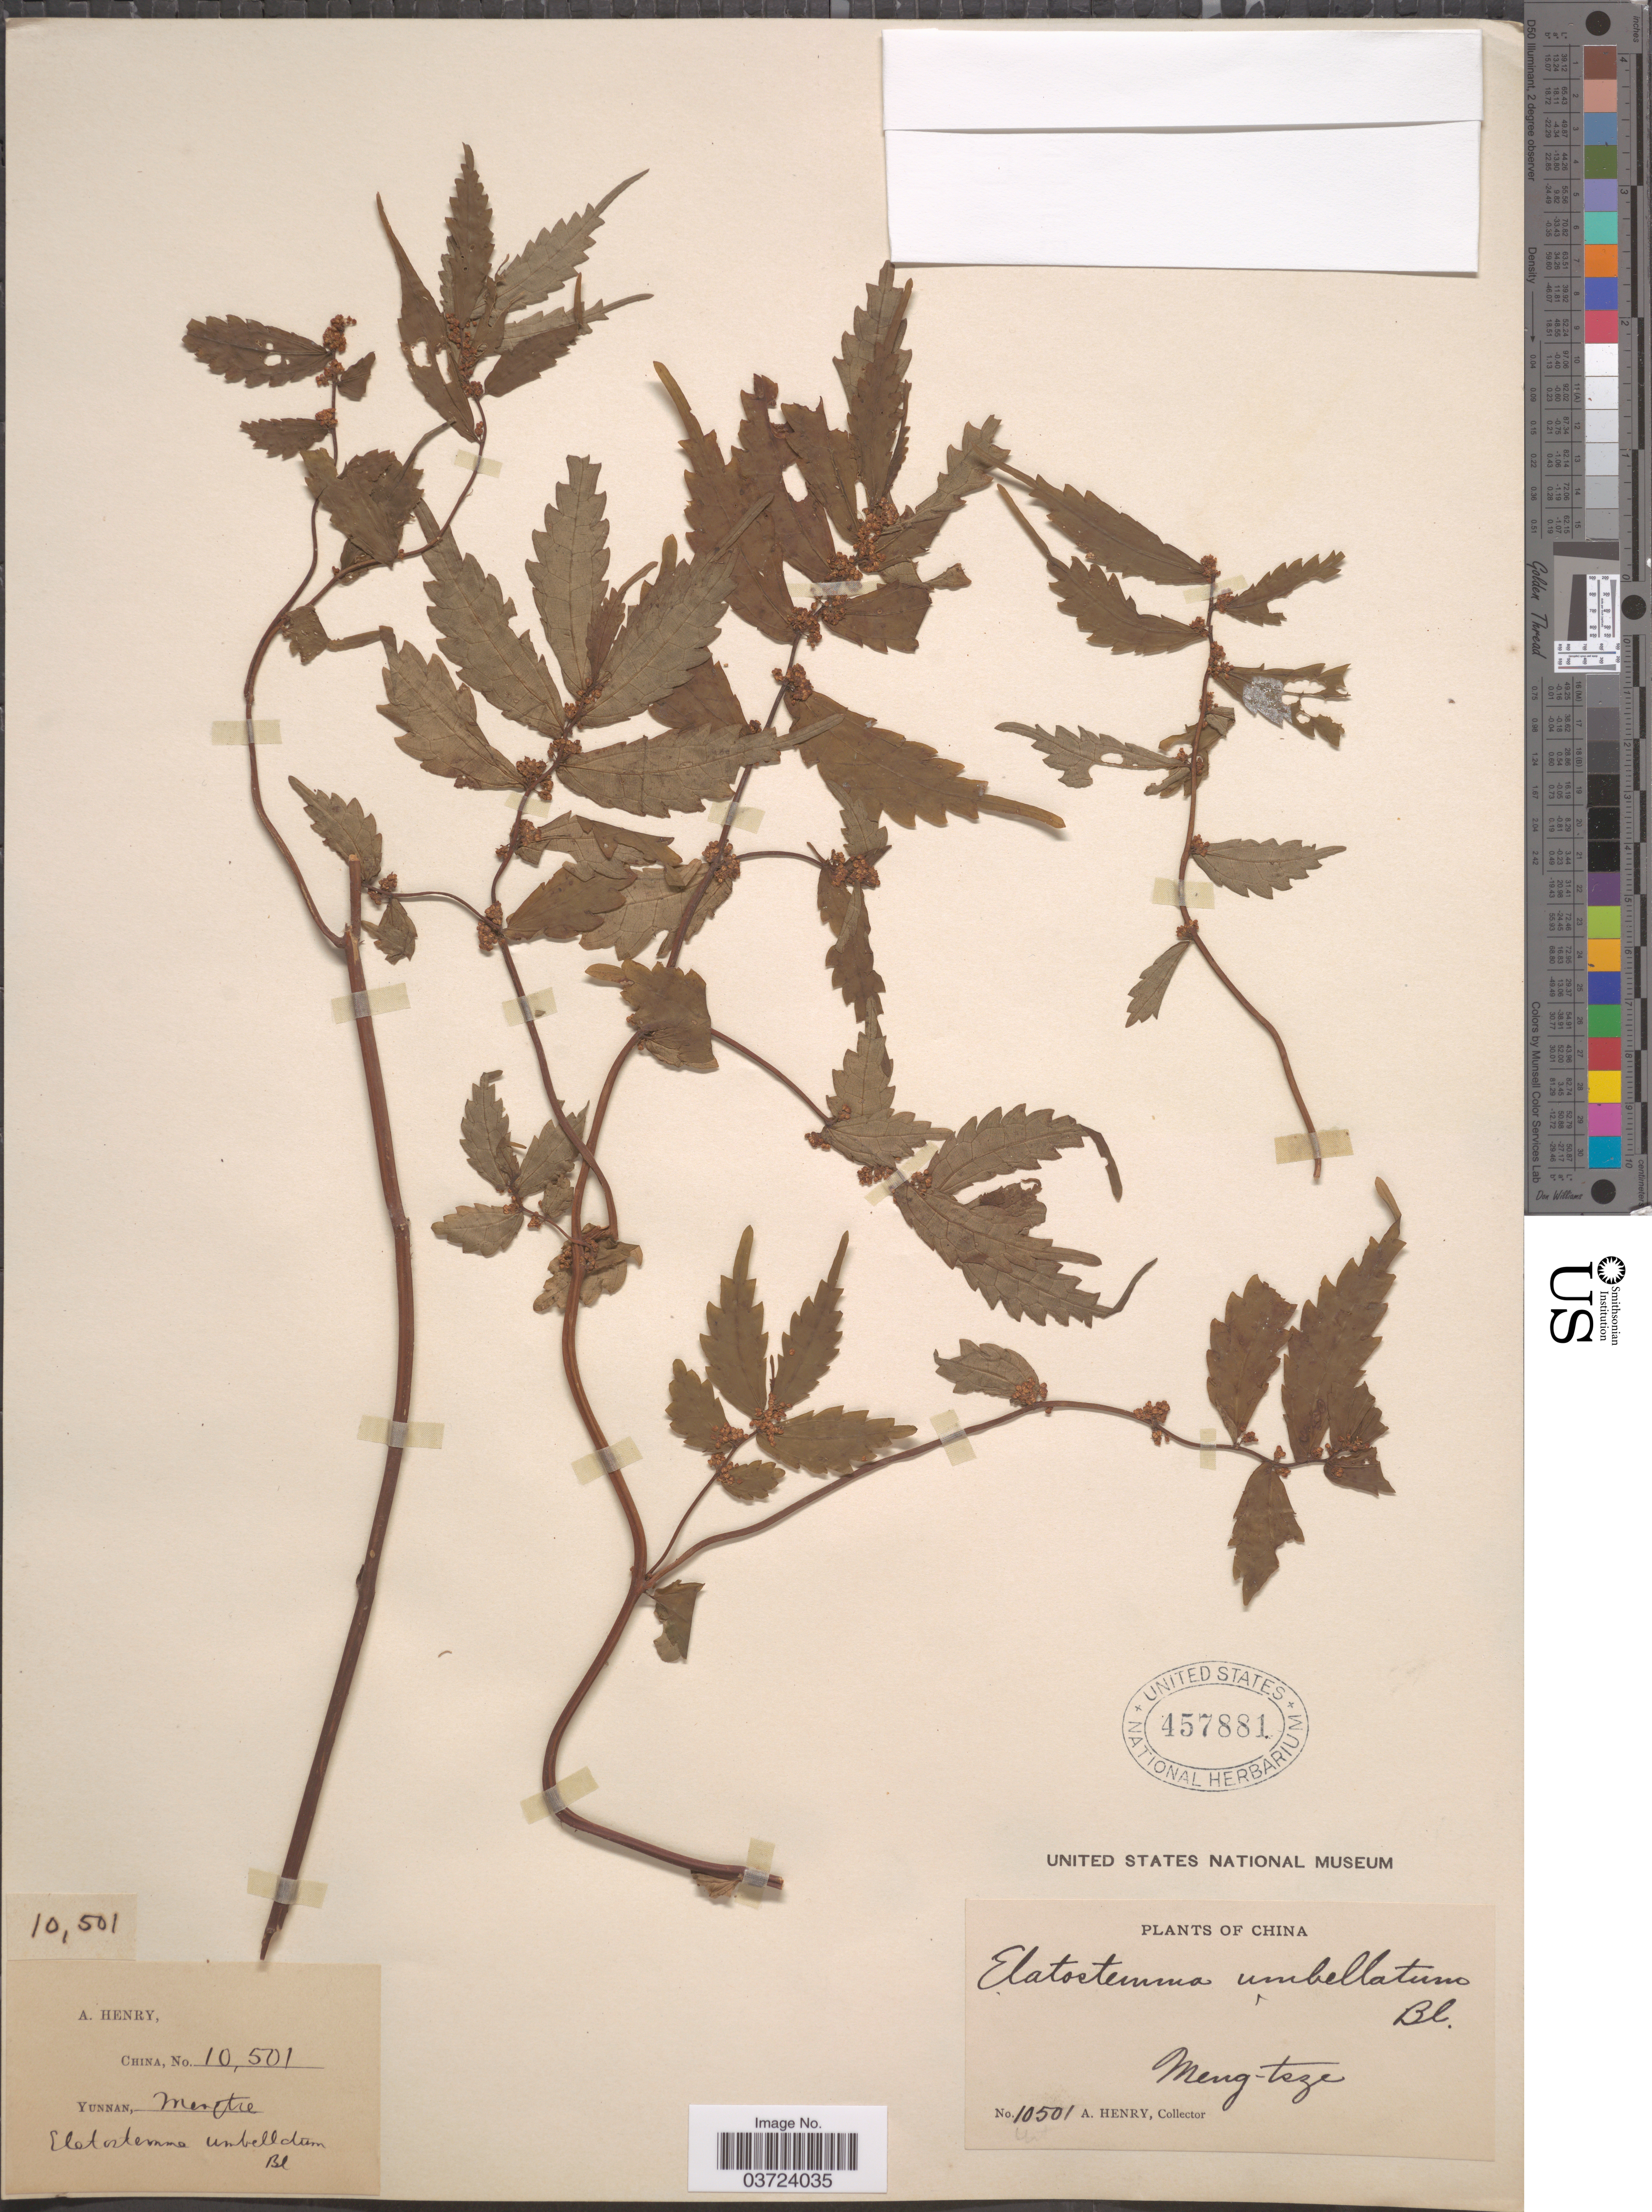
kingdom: Plantae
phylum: Tracheophyta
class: Magnoliopsida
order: Rosales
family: Urticaceae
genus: Elatostema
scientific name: Elatostema umbellatum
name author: Blume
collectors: A. Henry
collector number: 10501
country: China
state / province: Yunnan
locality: Meng-tsze.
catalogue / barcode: US 457881